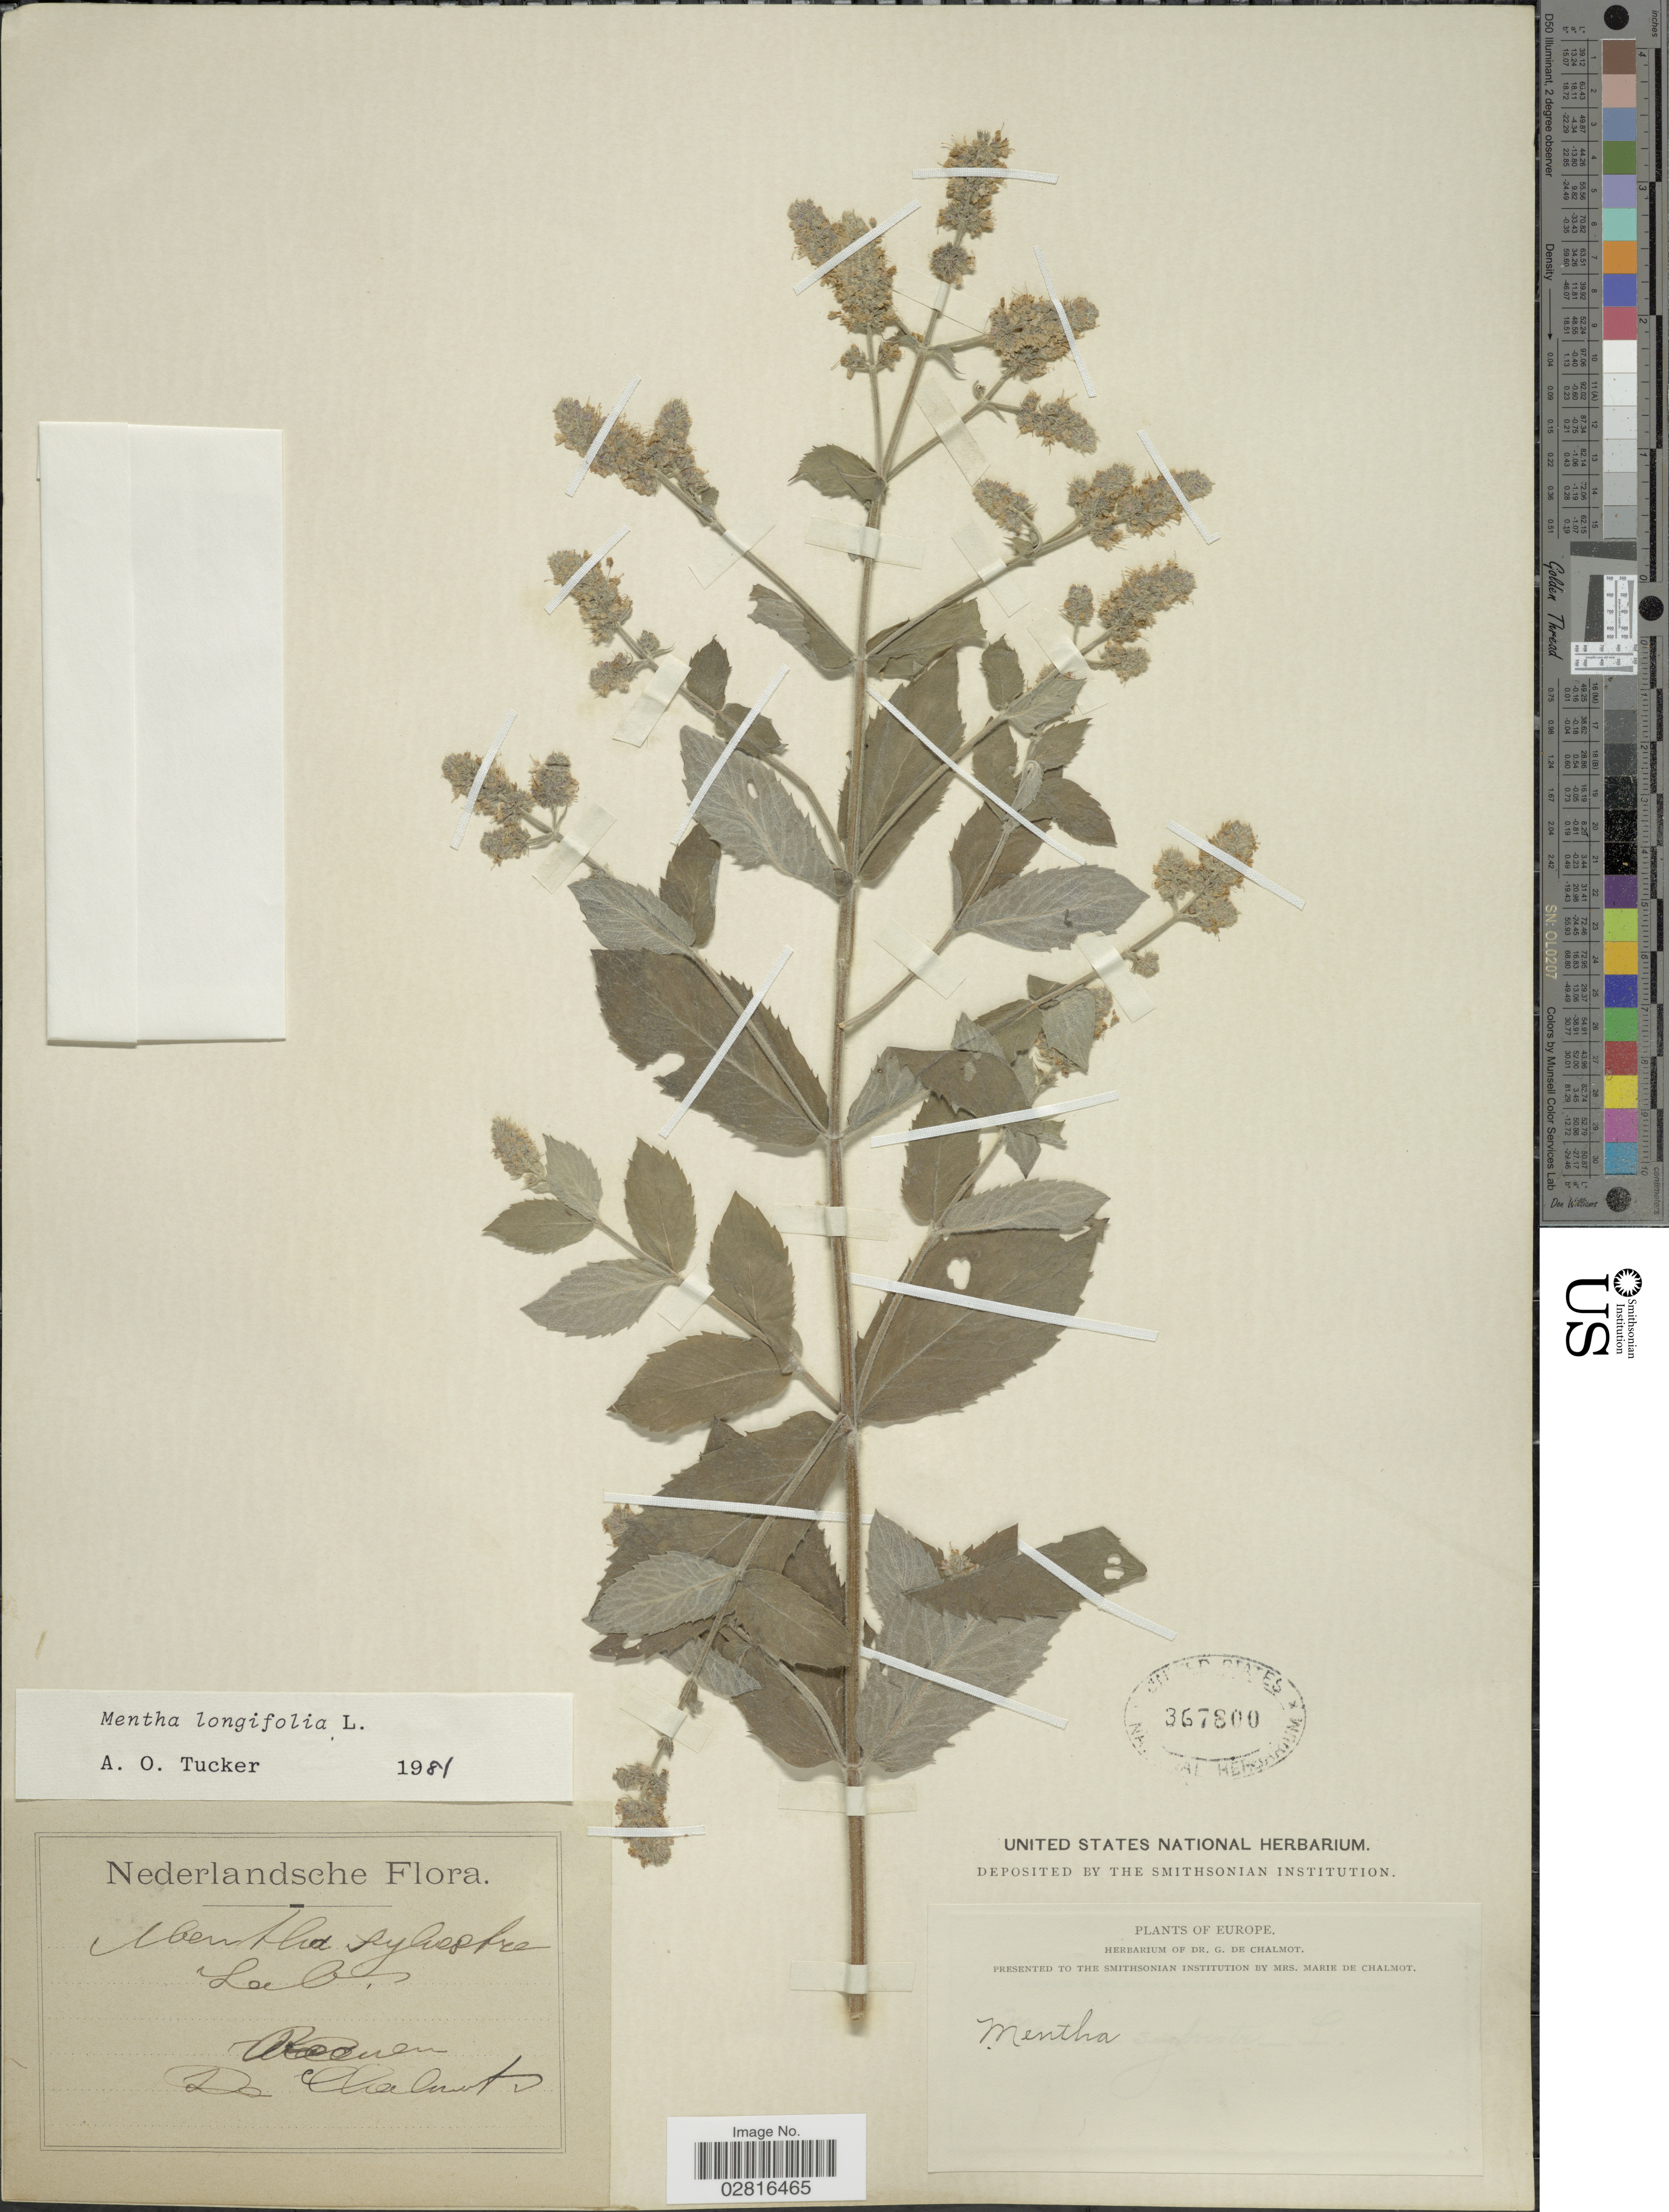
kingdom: Plantae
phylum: Tracheophyta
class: Magnoliopsida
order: Lamiales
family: Lamiaceae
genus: Mentha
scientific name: Mentha longifolia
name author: (L.) L.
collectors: G. de Chalmot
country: Netherlands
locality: Reenen.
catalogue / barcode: US 367800